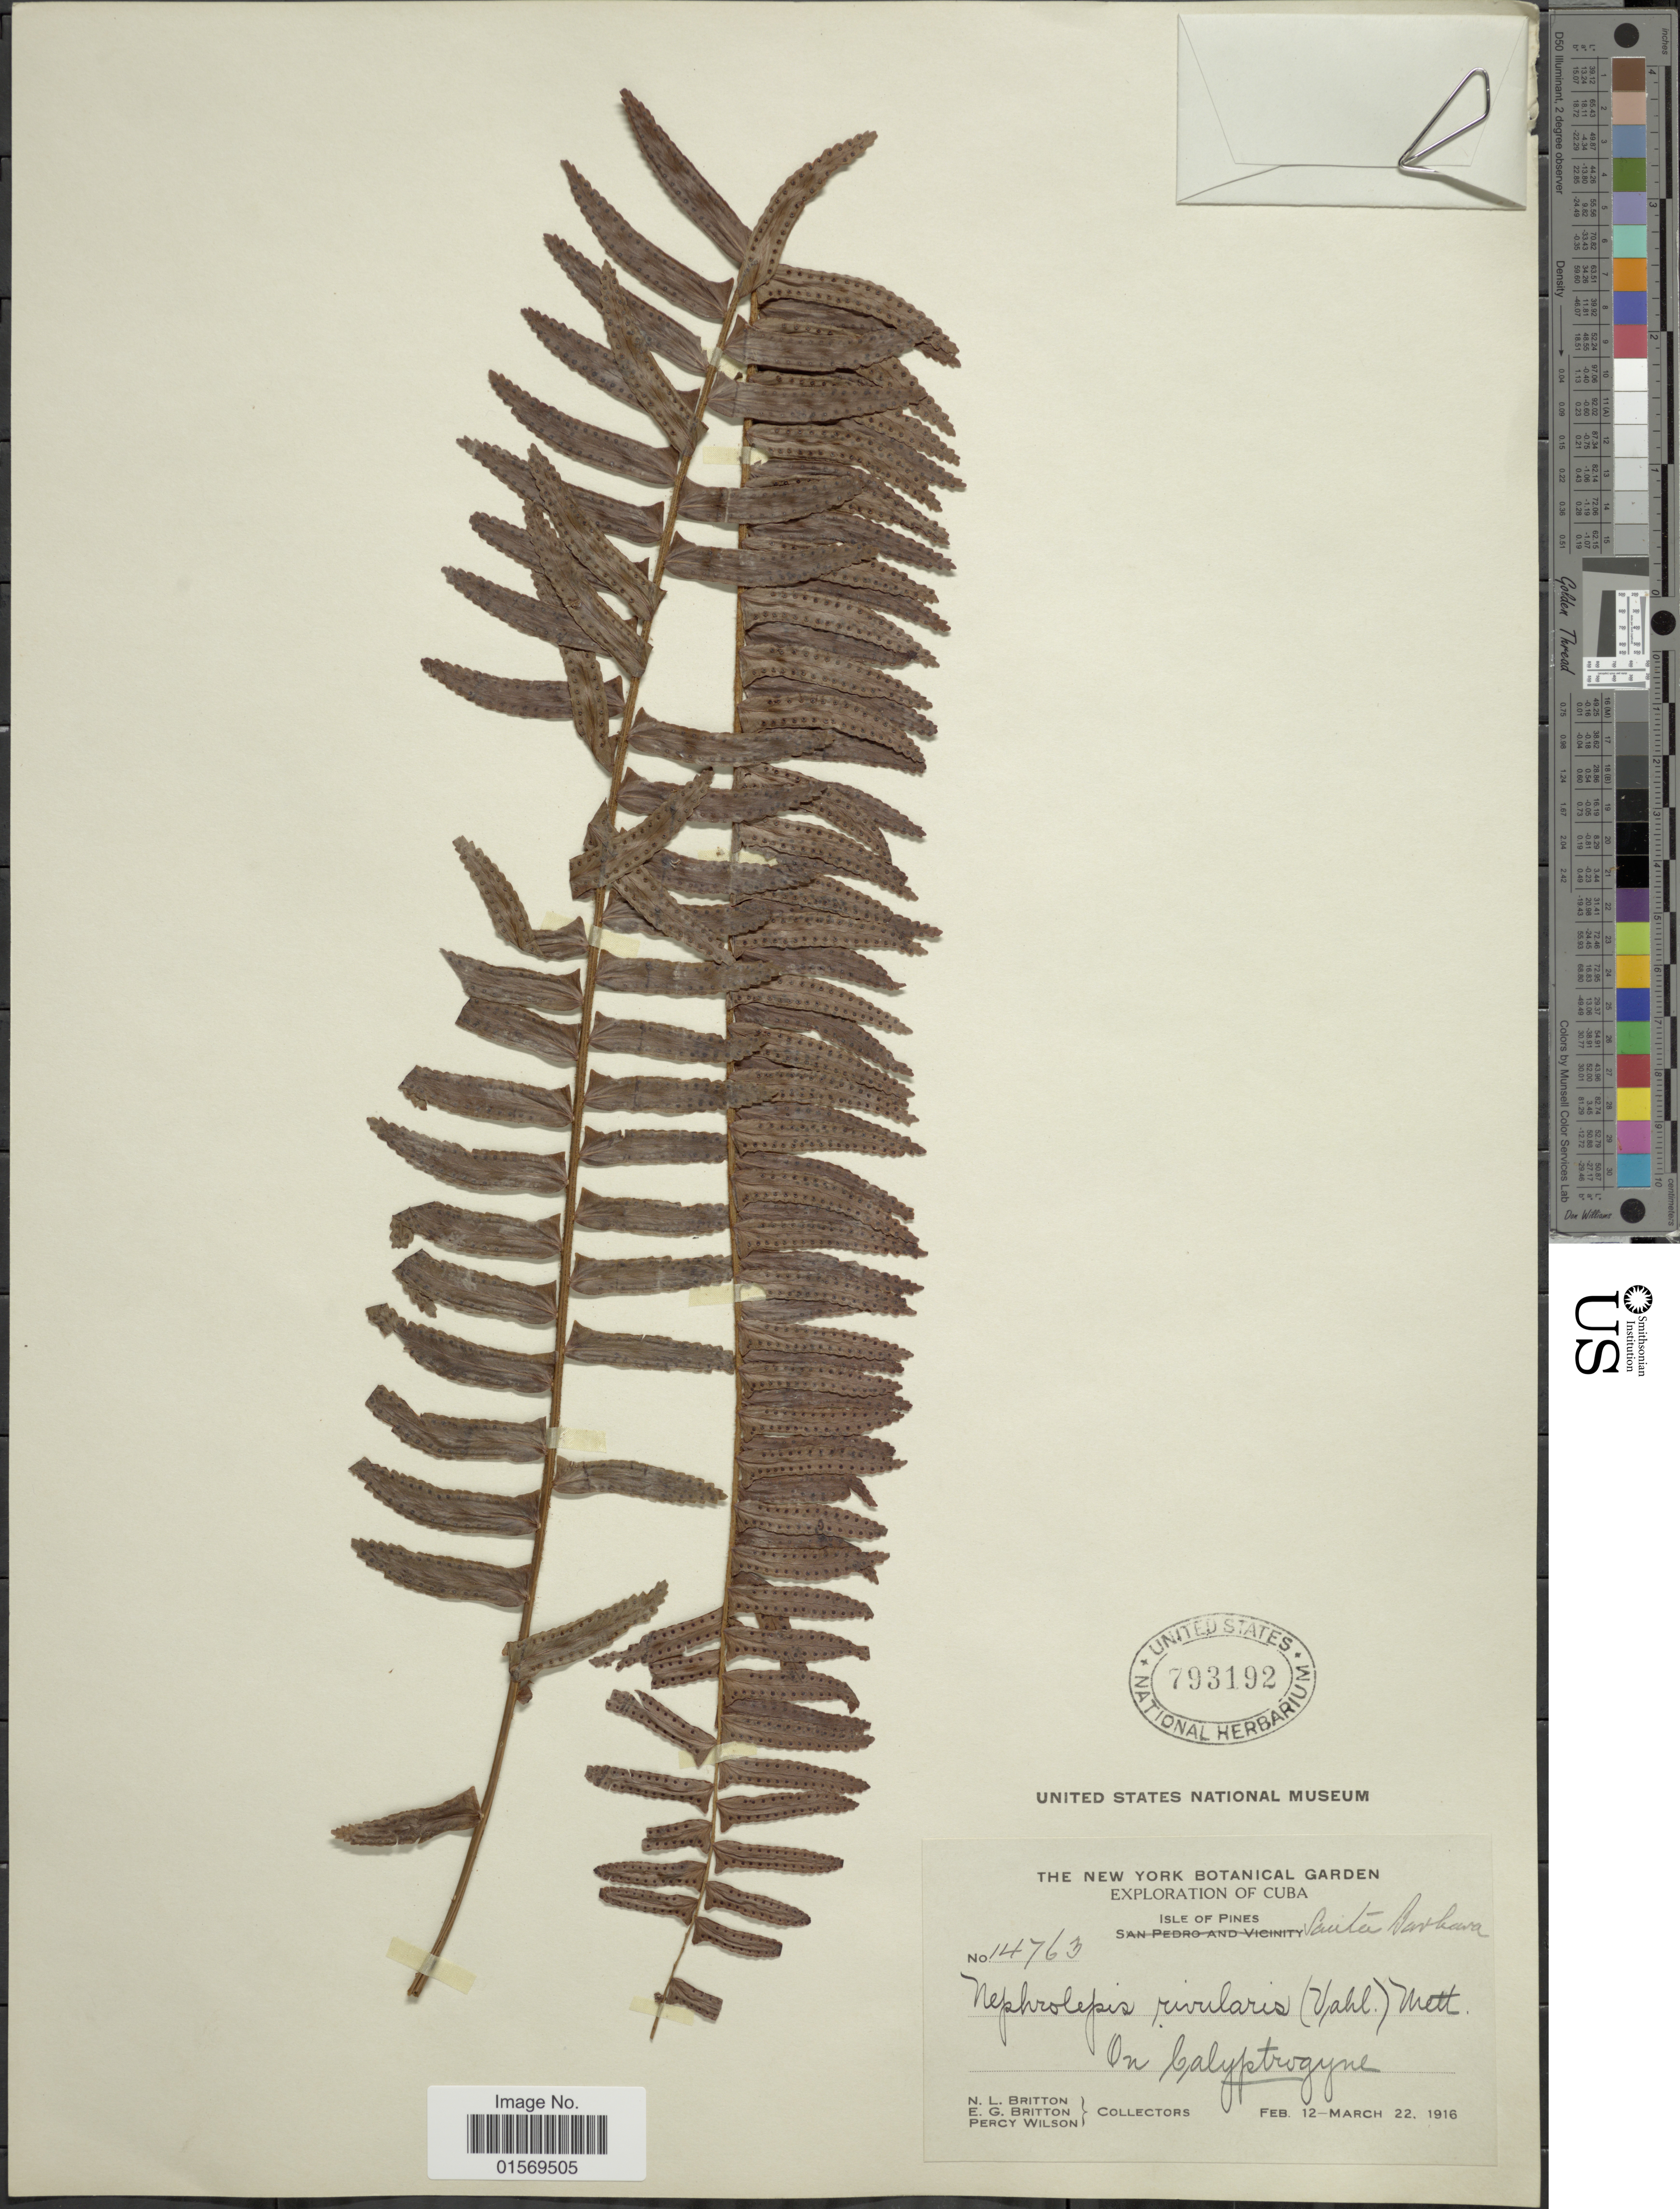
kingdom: Plantae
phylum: Tracheophyta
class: Polypodiopsida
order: Polypodiales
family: Nephrolepidaceae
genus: Nephrolepis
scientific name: Nephrolepis rivularis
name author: (Vahl) Mett. ex Krug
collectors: N. Britton, E. G. Britton & P. Wilson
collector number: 14763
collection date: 1916-02-12/1916-03-22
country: Cuba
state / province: Isla de la Juventud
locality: Cuba, Isle of Pines. Santa Barbara.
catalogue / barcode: US 793192